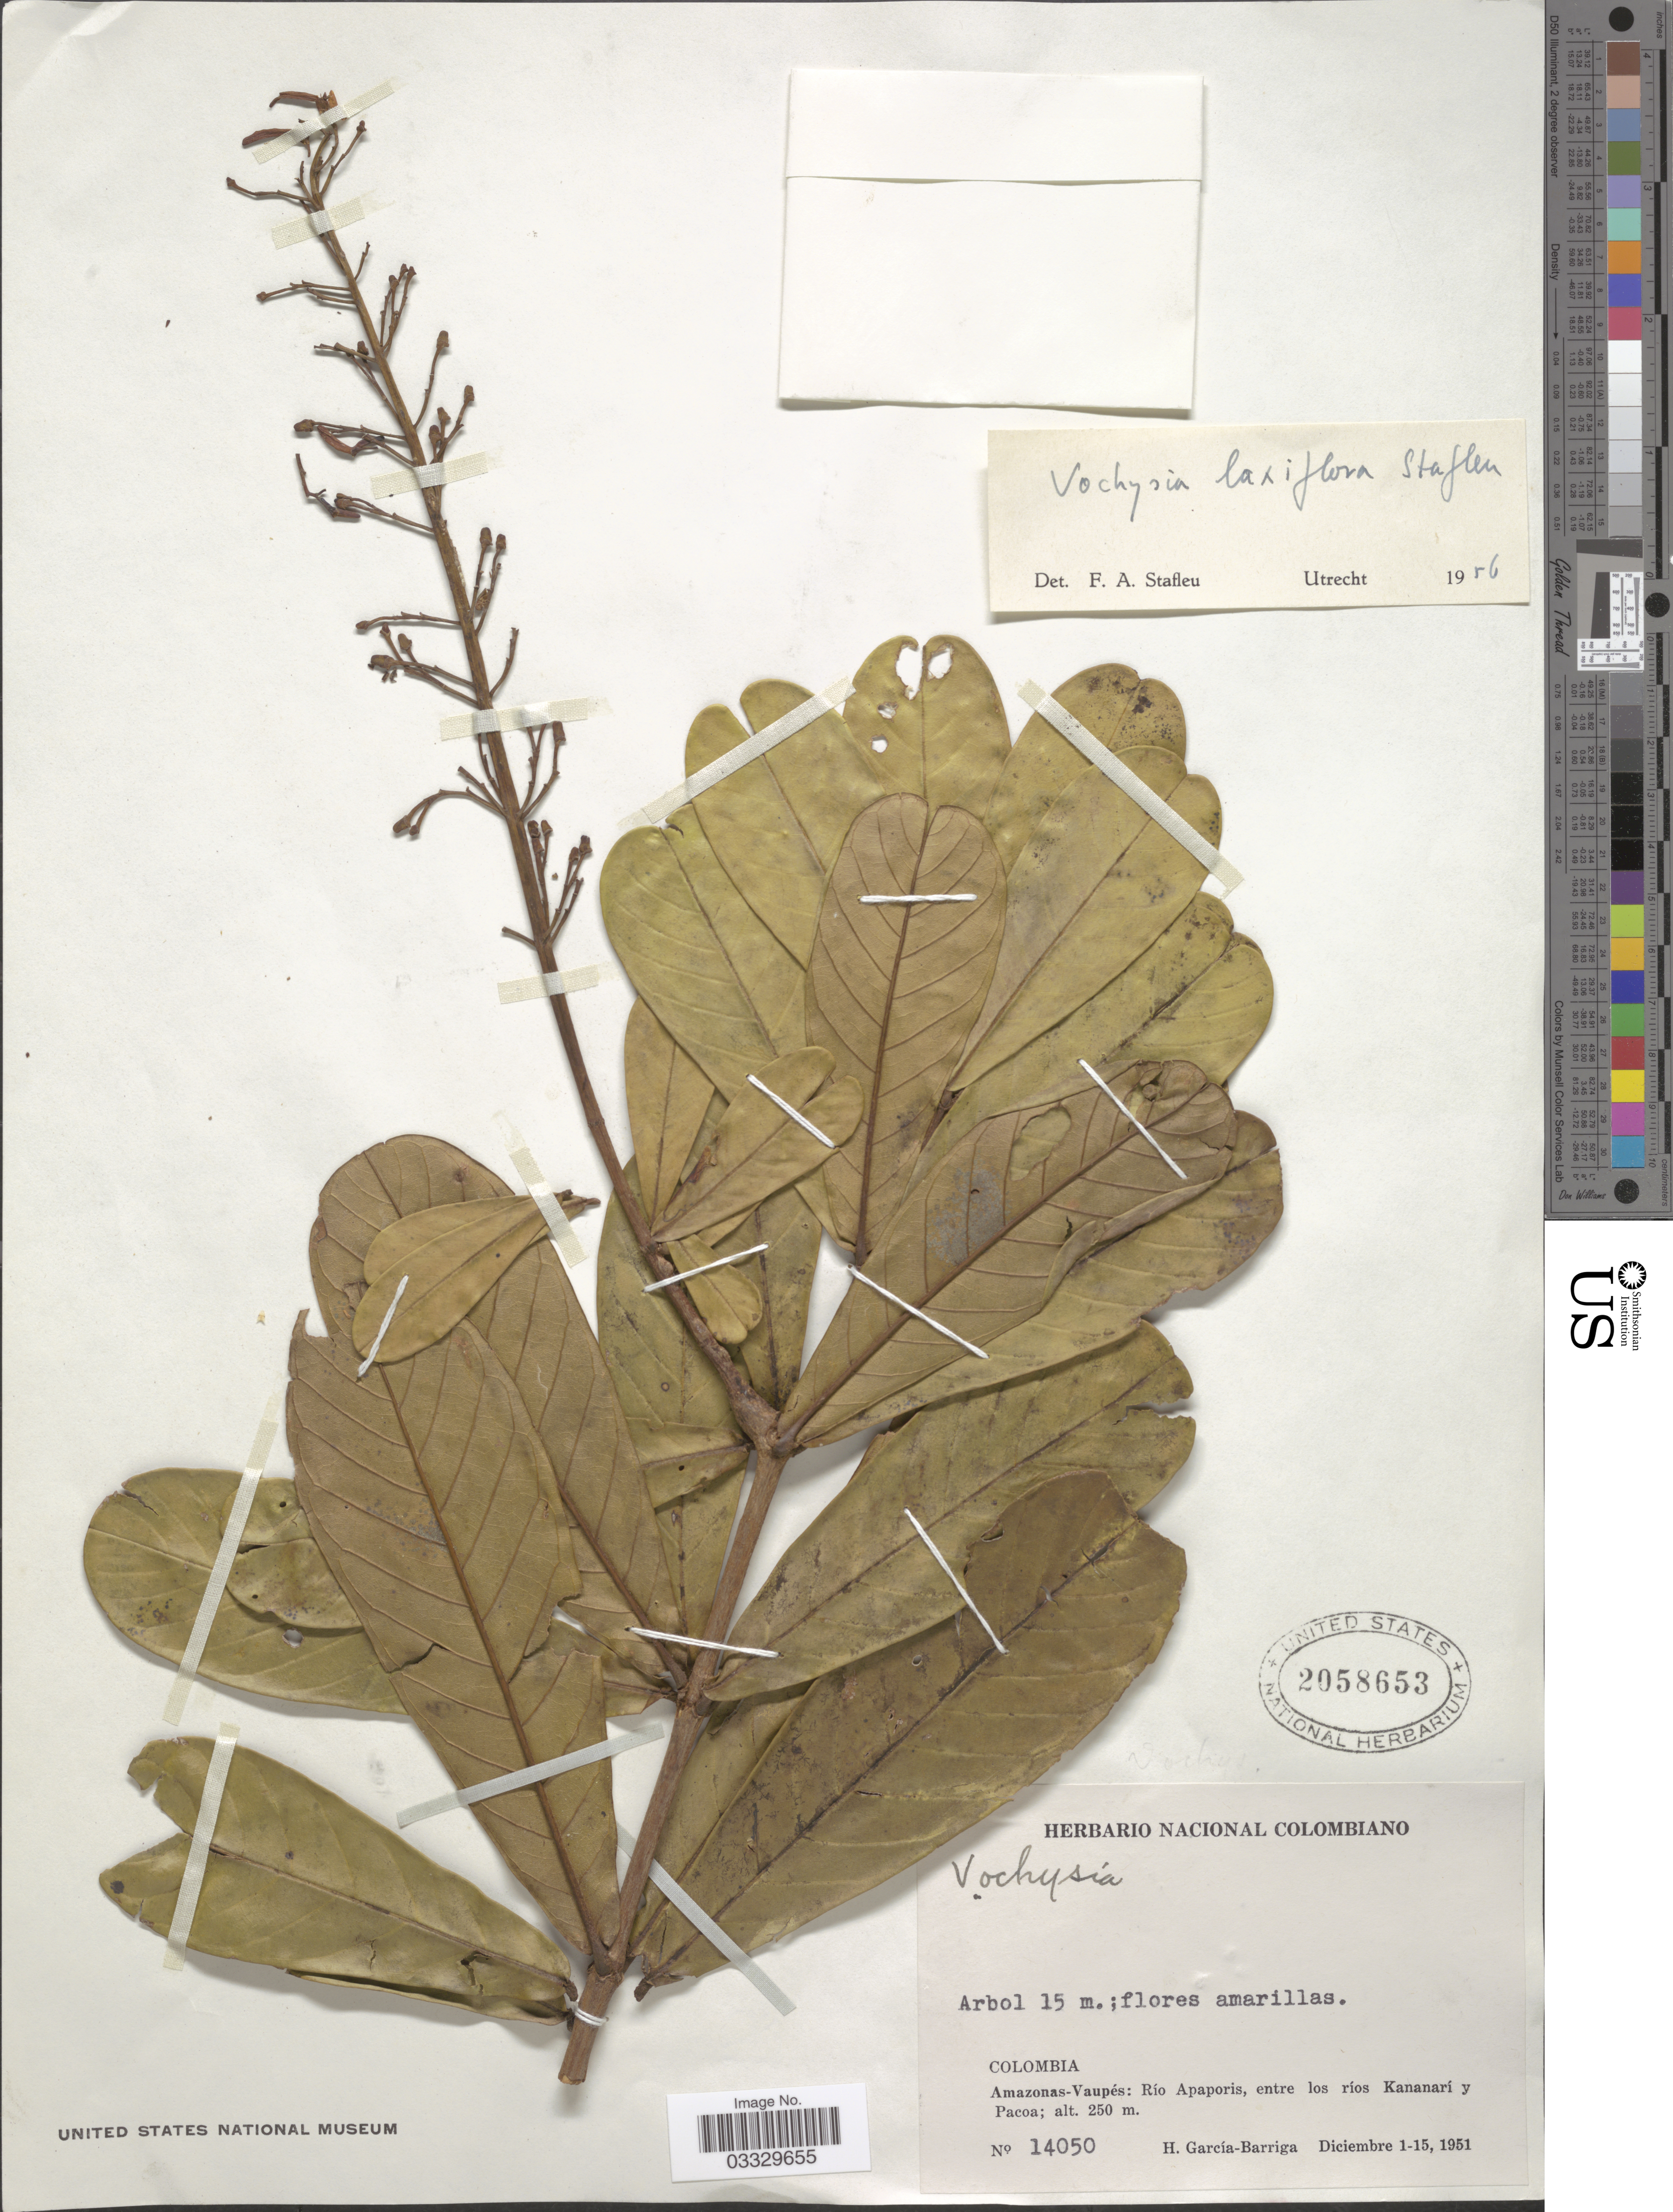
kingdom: Plantae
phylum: Tracheophyta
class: Magnoliopsida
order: Myrtales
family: Vochysiaceae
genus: Vochysia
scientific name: Vochysia laxiflora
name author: Stafleu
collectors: H. García Barriga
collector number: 14050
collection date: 1951-12-01/1951-12-15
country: Colombia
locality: Amazonas-Vaupés: Río Apaporis, entre los ríos Kananarí y Pacoa.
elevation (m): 250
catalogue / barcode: US 2058653